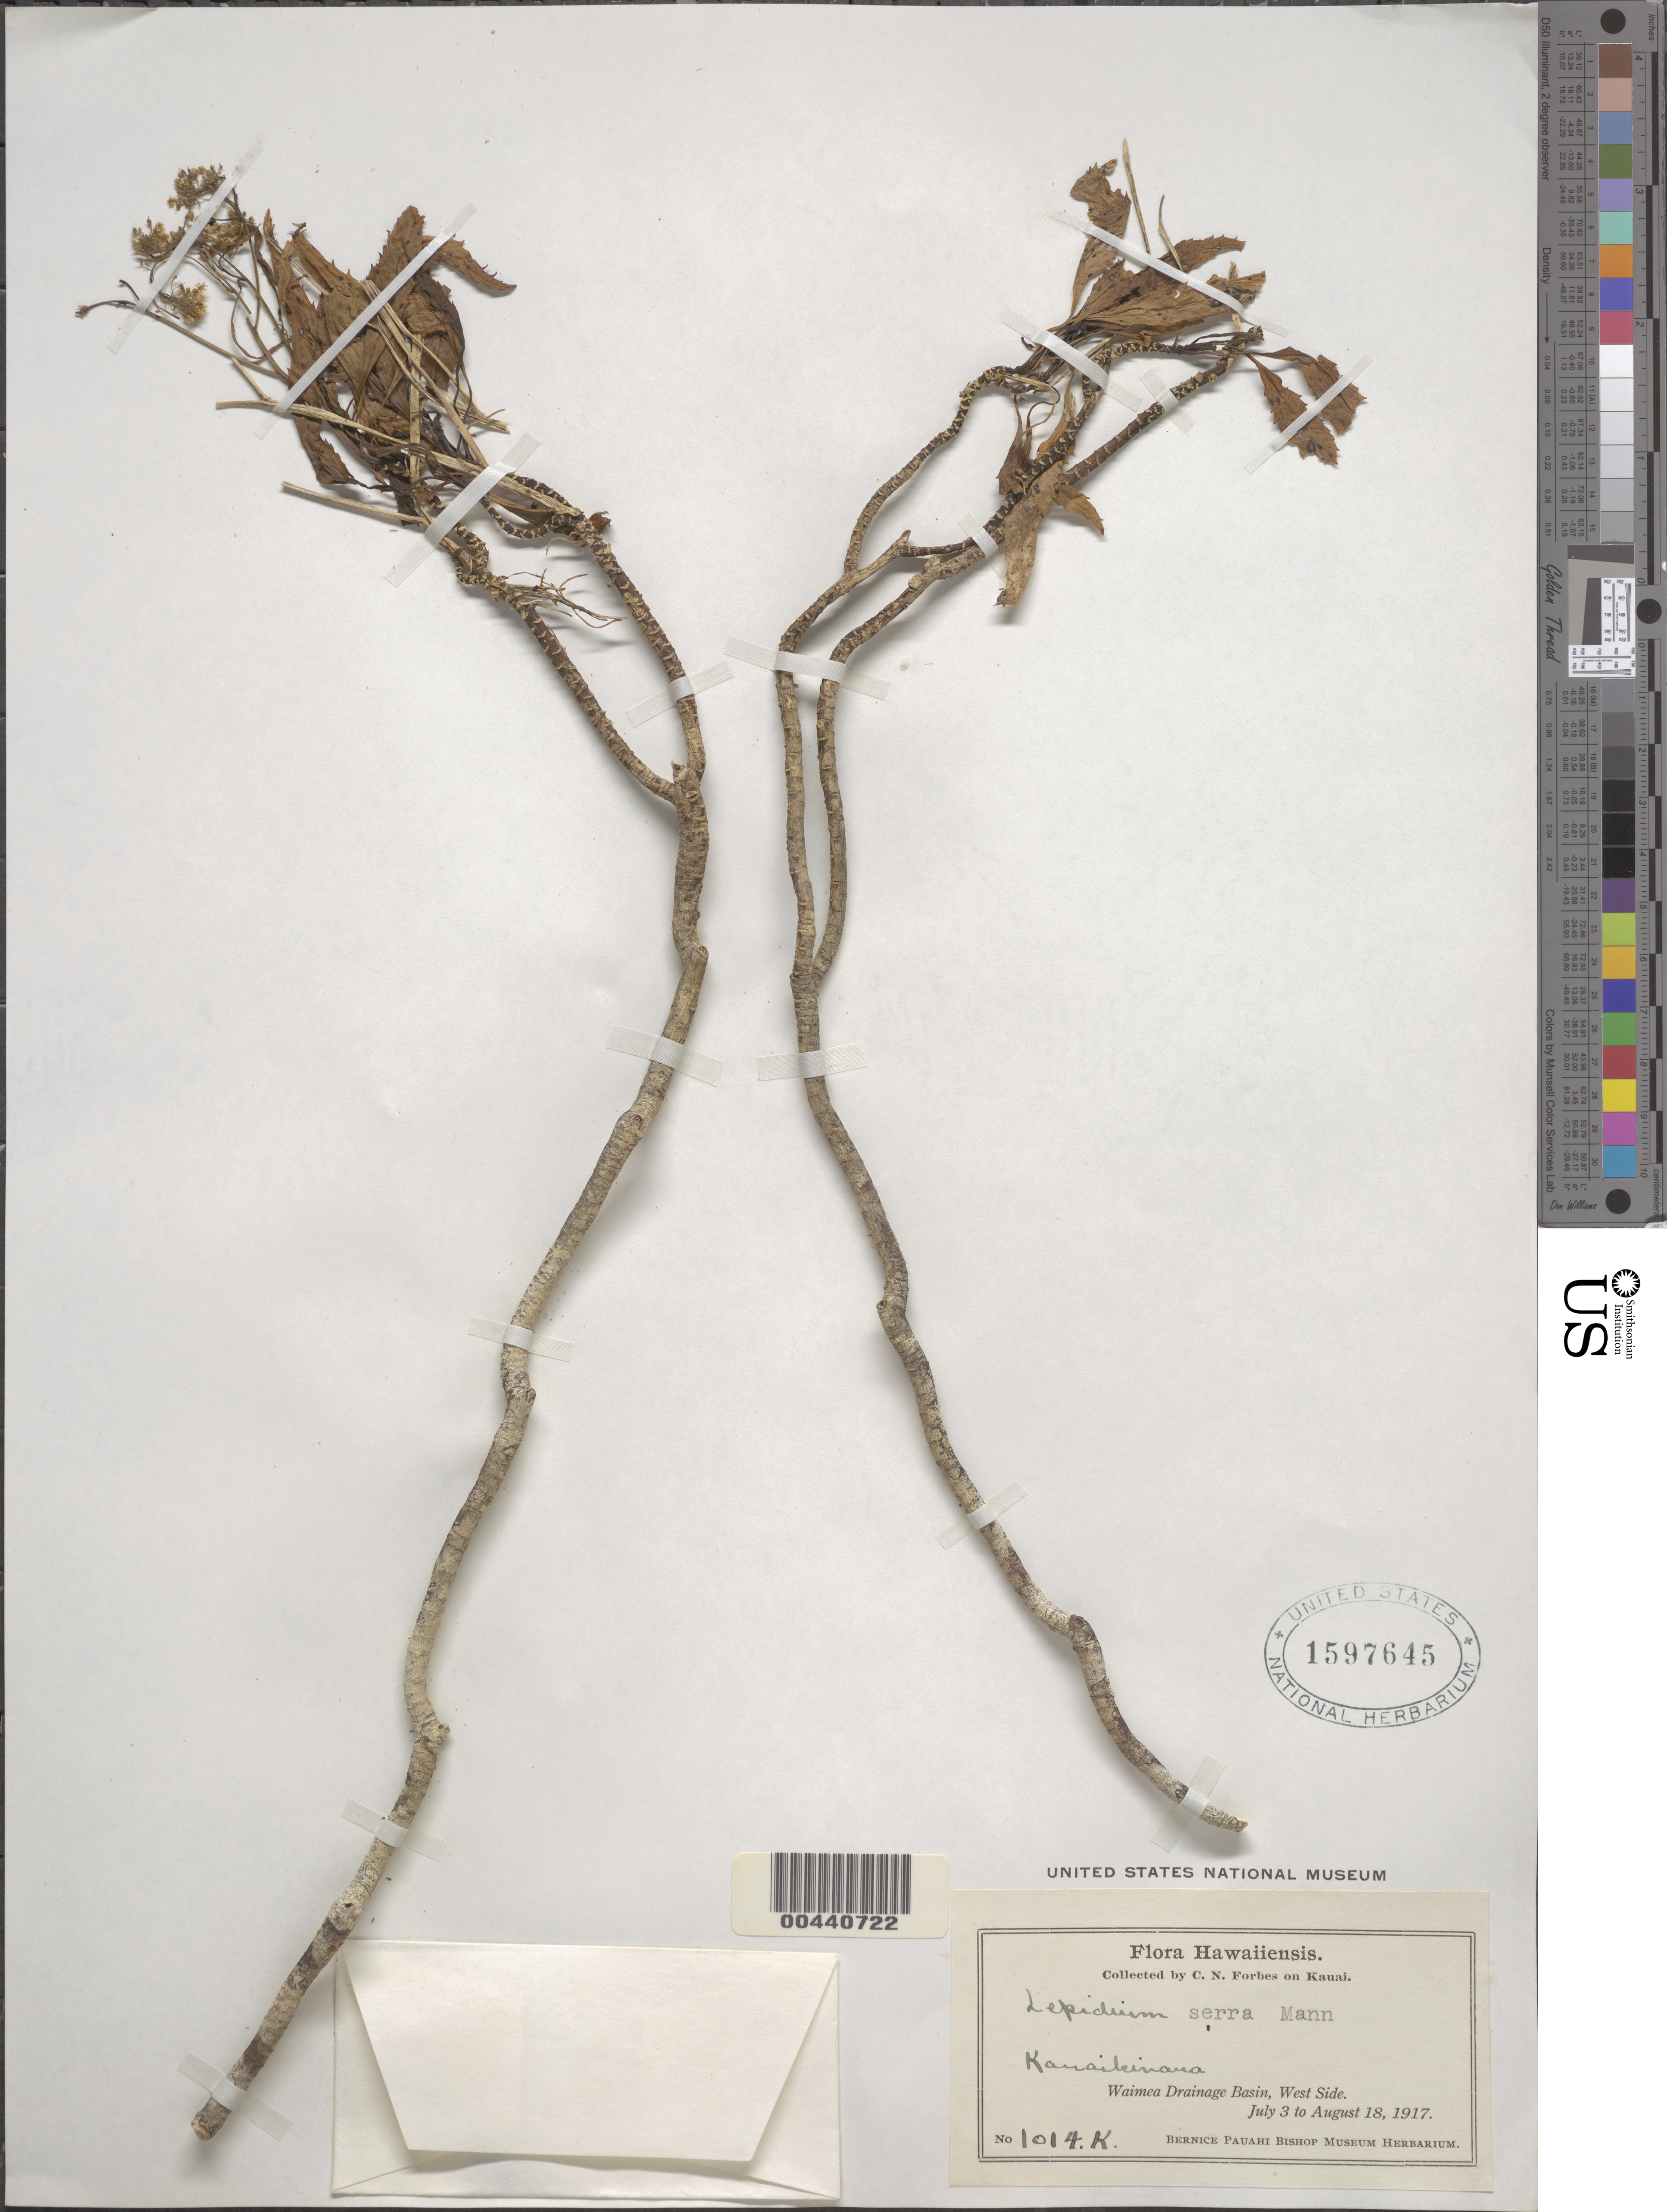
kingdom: Plantae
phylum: Tracheophyta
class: Magnoliopsida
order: Brassicales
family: Brassicaceae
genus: Lepidium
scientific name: Lepidium serra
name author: H. Mann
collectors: C. N. Forbes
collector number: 1014.K.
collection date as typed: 3 Jul 1917 to 18 Aug 1917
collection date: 1917-07-03/1917-08-18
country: United States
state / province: Hawaii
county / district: Kauai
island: Kaua'i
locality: Kauaikinaua, Waimea Drainage Basin, W Side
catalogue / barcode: US 1597645